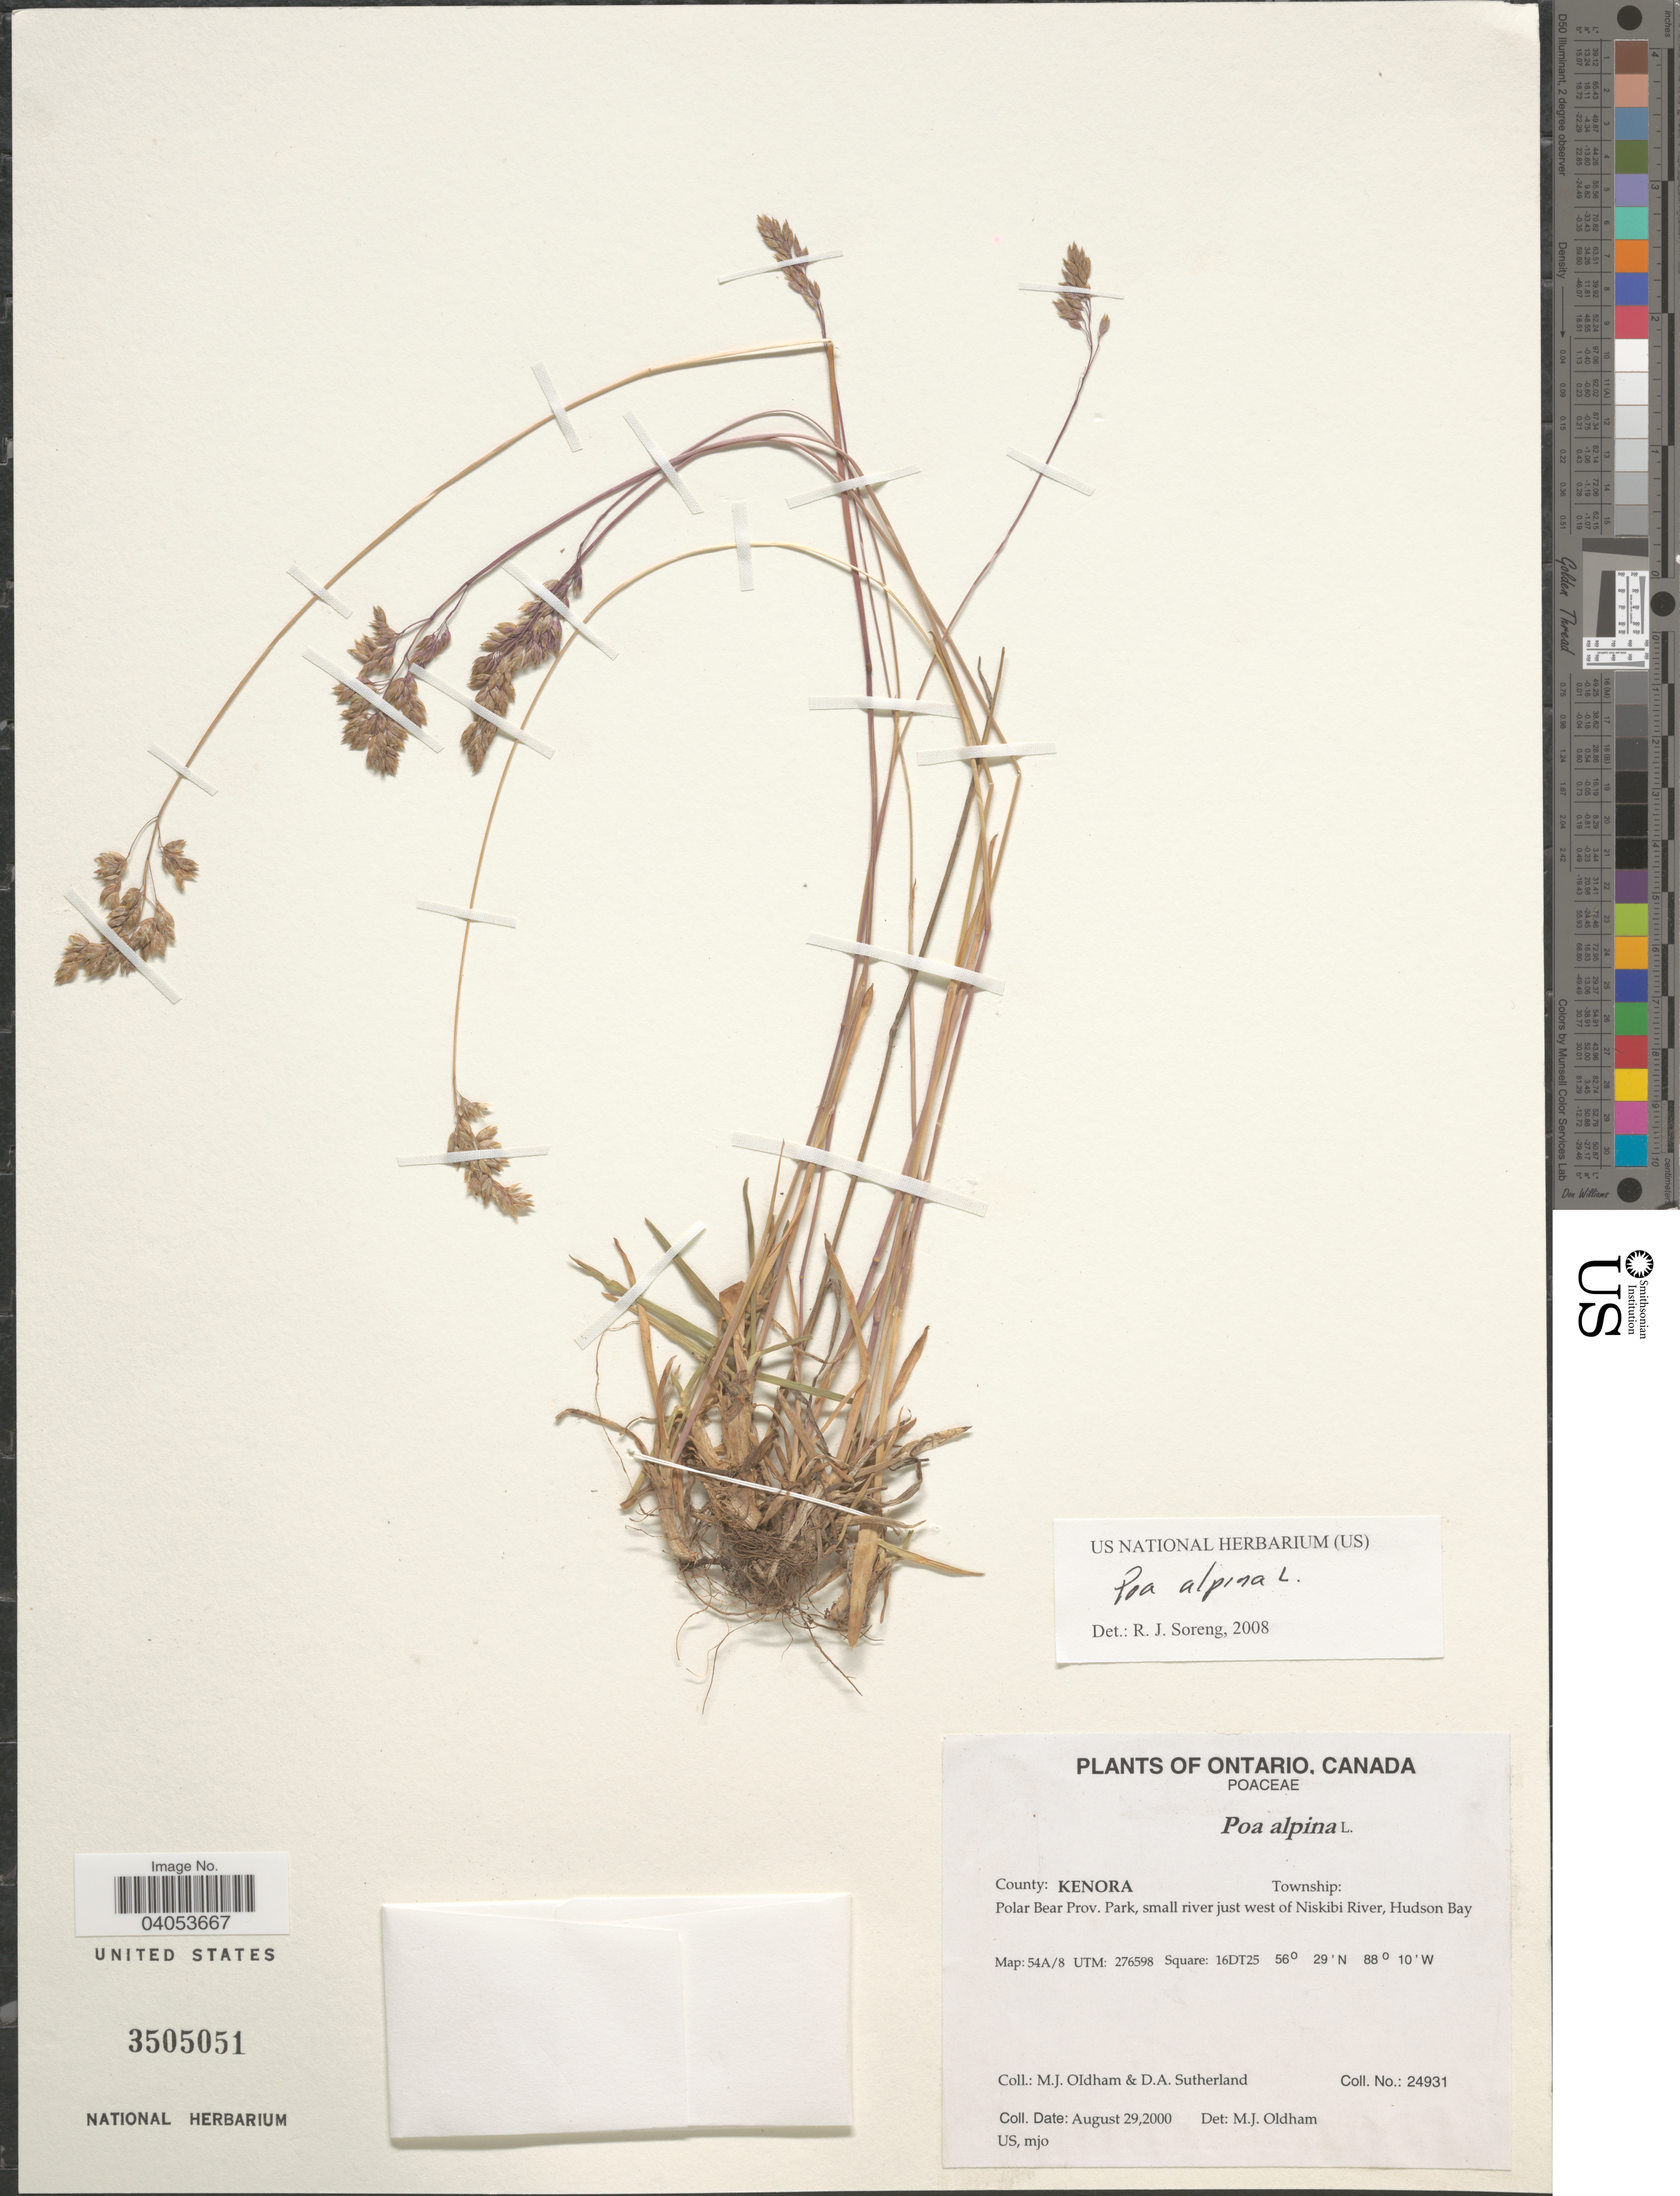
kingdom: Plantae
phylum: Tracheophyta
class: Liliopsida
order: Poales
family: Poaceae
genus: Poa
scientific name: Poa alpina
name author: L.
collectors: M. Oldham & D. Sutherland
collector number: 24931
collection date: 2000-08-29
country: Canada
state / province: Ontario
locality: County: Kenora. Polar Bear Prov. Park, small river just west of Niskibi River, Hudson Bay. Map: 54A/8 UTM: 276598 Square: 16DT25.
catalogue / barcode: US 3505051